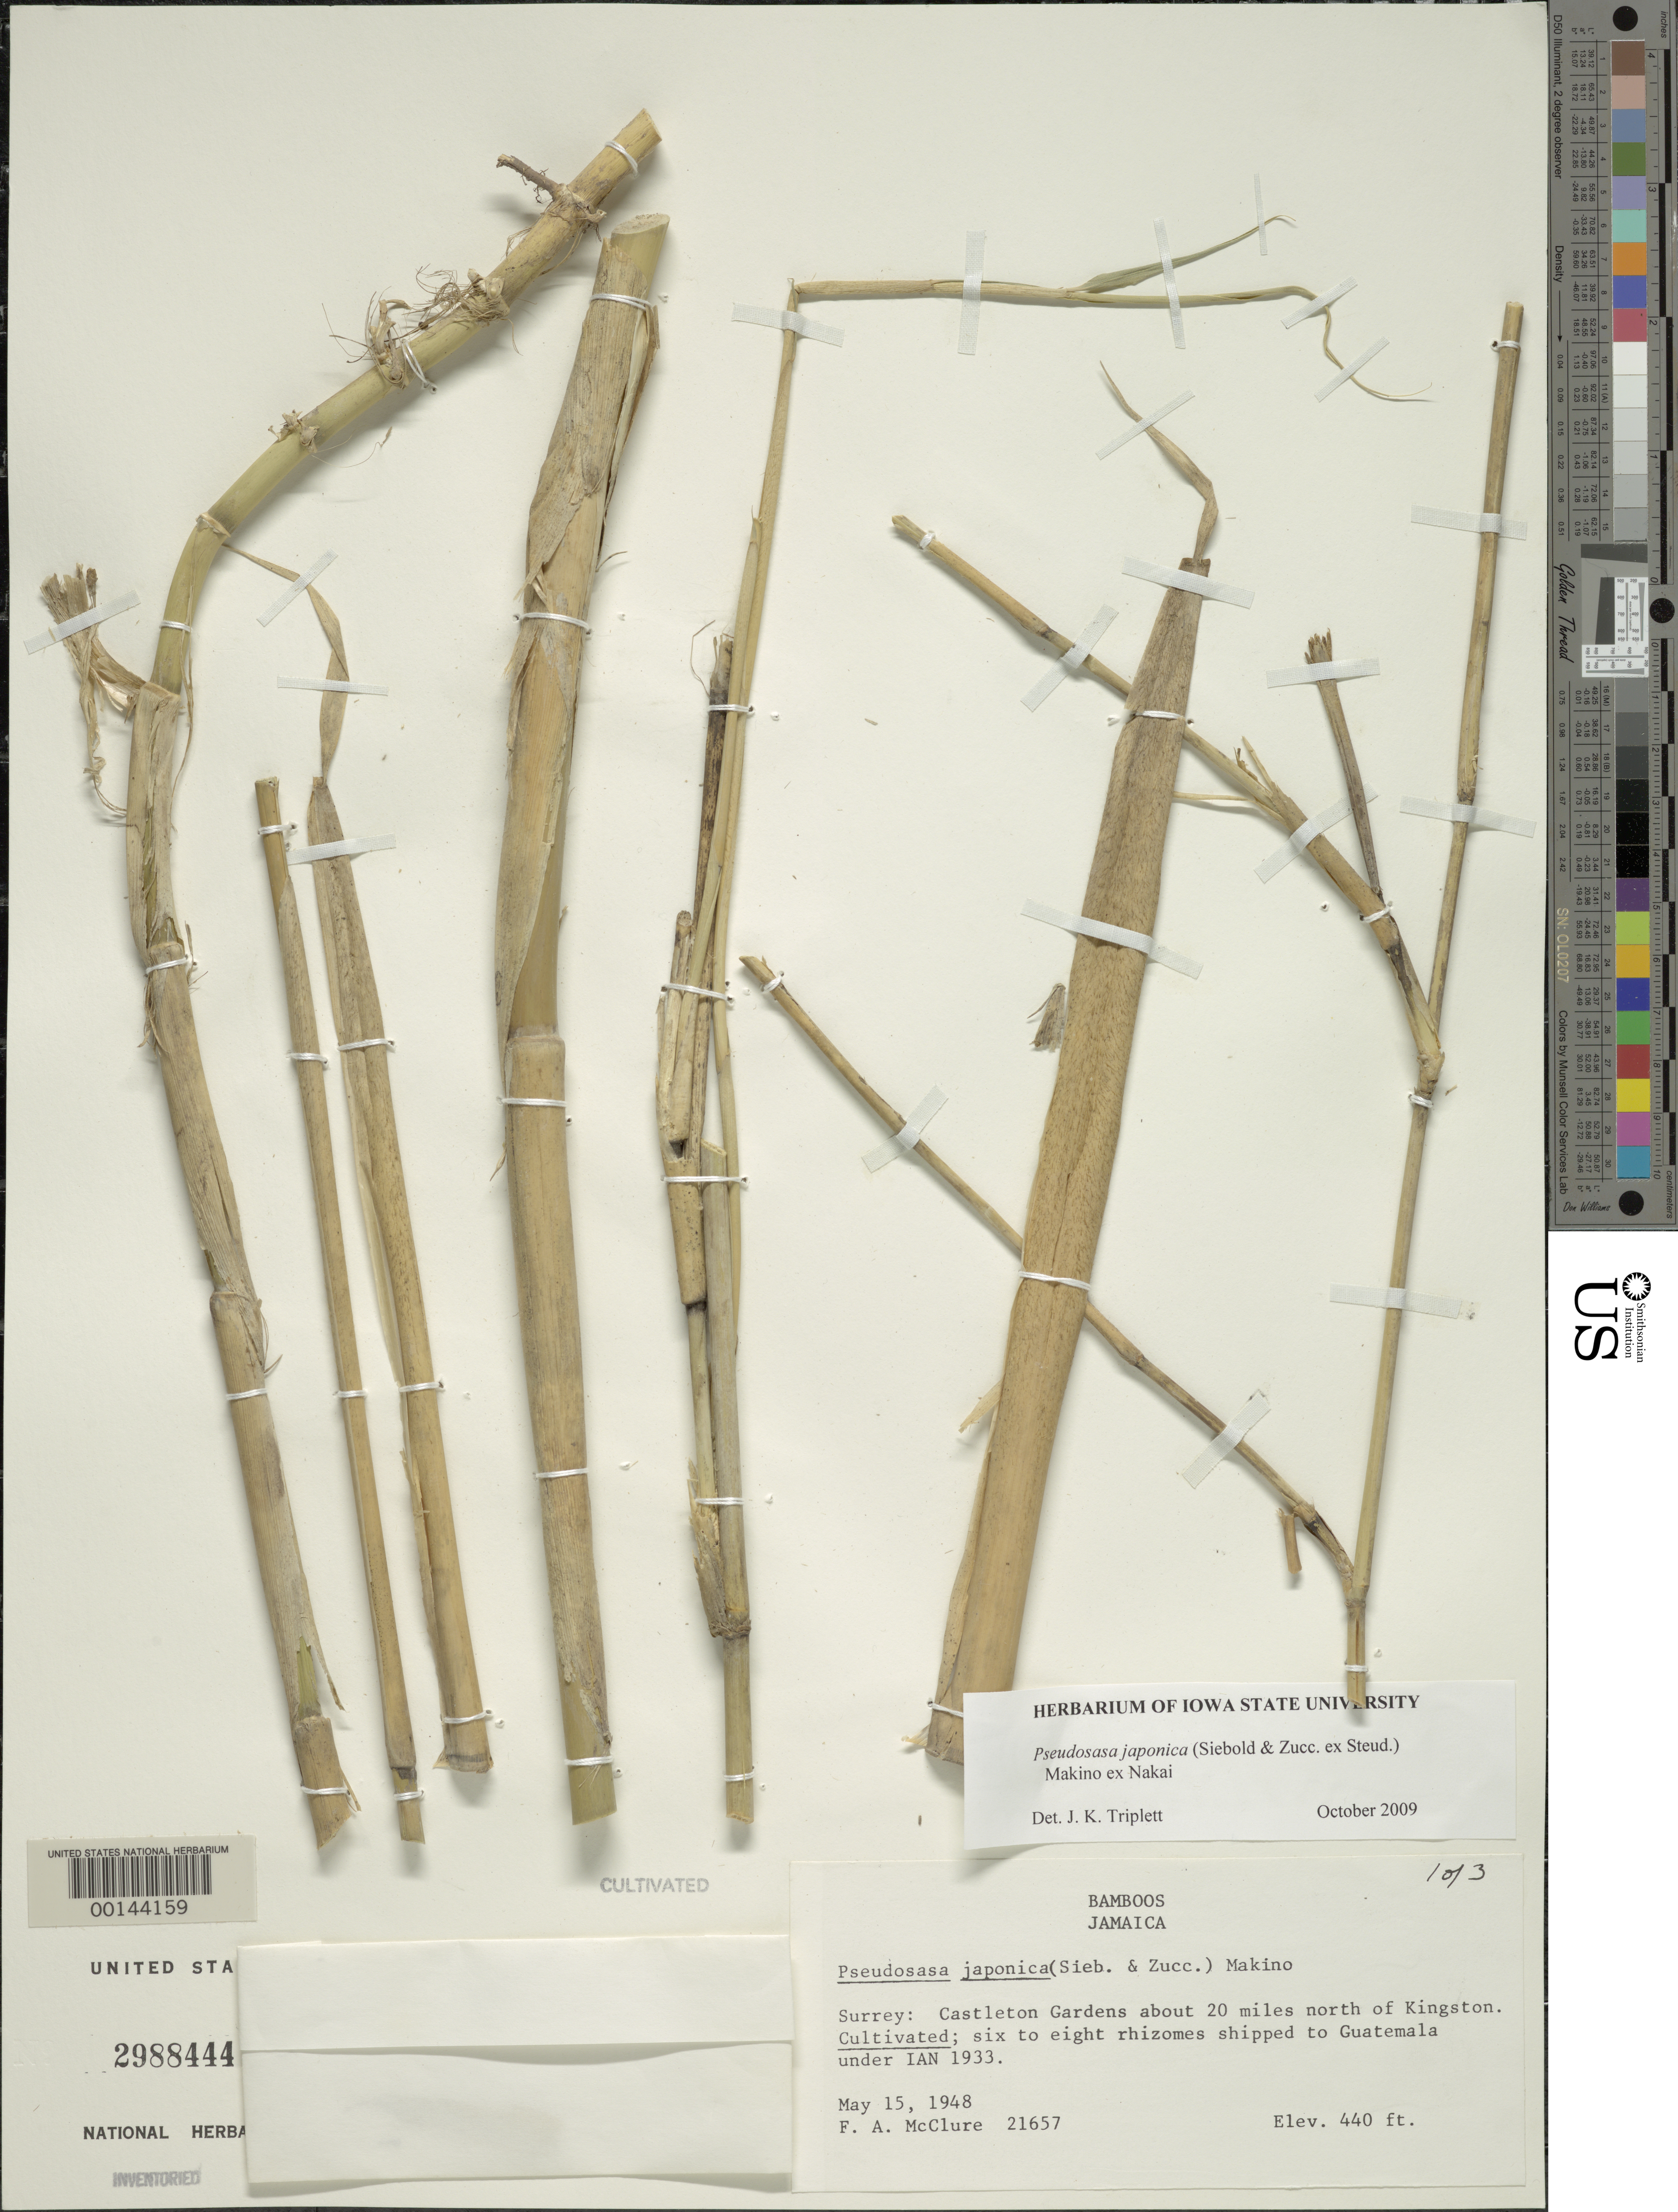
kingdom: Plantae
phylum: Tracheophyta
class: Liliopsida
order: Poales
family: Poaceae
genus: Pseudosasa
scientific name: Pseudosasa japonica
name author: (Siebold & Zucc. ex Steud.) Makino ex Nakai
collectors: F. A. McClure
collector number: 21657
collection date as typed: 15 May 1948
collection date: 1948-05-15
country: Jamaica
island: Greater Antilles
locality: Castleton Gardens, N of Kingston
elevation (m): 134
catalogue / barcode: US 2988444